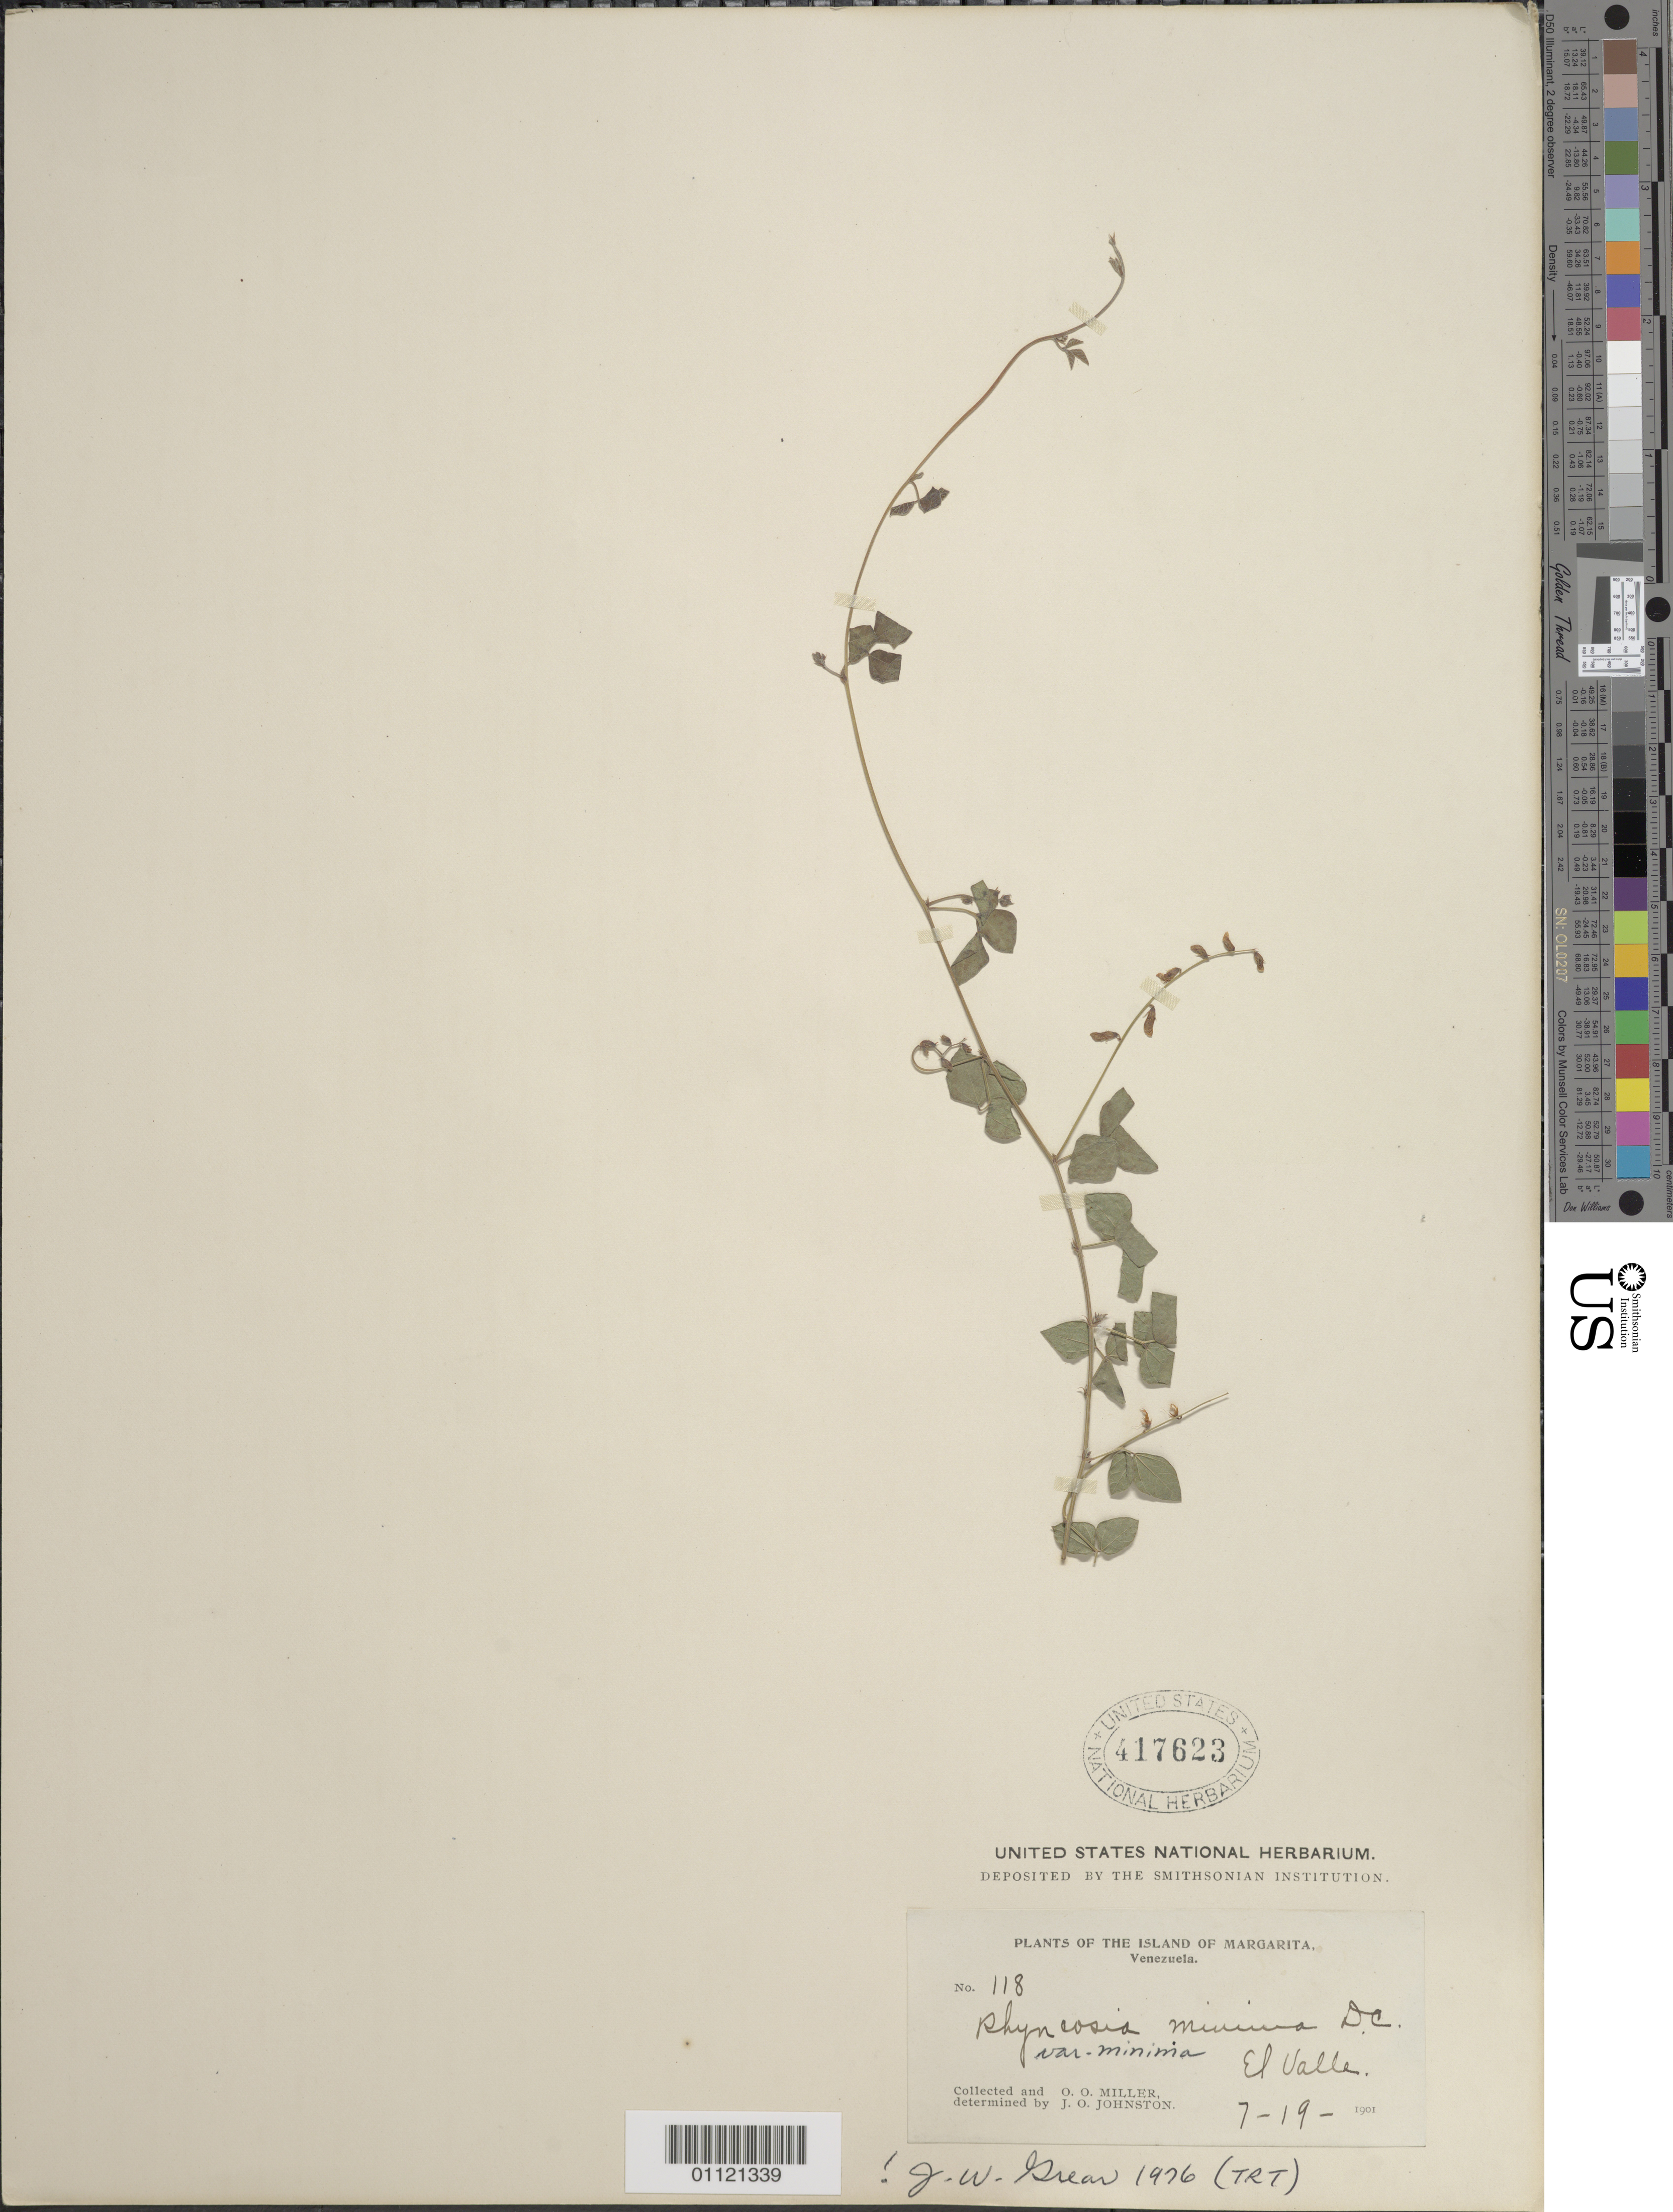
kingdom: Plantae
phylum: Tracheophyta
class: Magnoliopsida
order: Fabales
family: Fabaceae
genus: Rhynchosia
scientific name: Rhynchosia minima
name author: (L.) DC.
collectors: O. O. Miller & J. Johnston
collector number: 118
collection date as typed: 19 Jul 1901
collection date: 1901-07-19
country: Venezuela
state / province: Nueva Esparta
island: Margarita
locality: El Valle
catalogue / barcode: US 417623